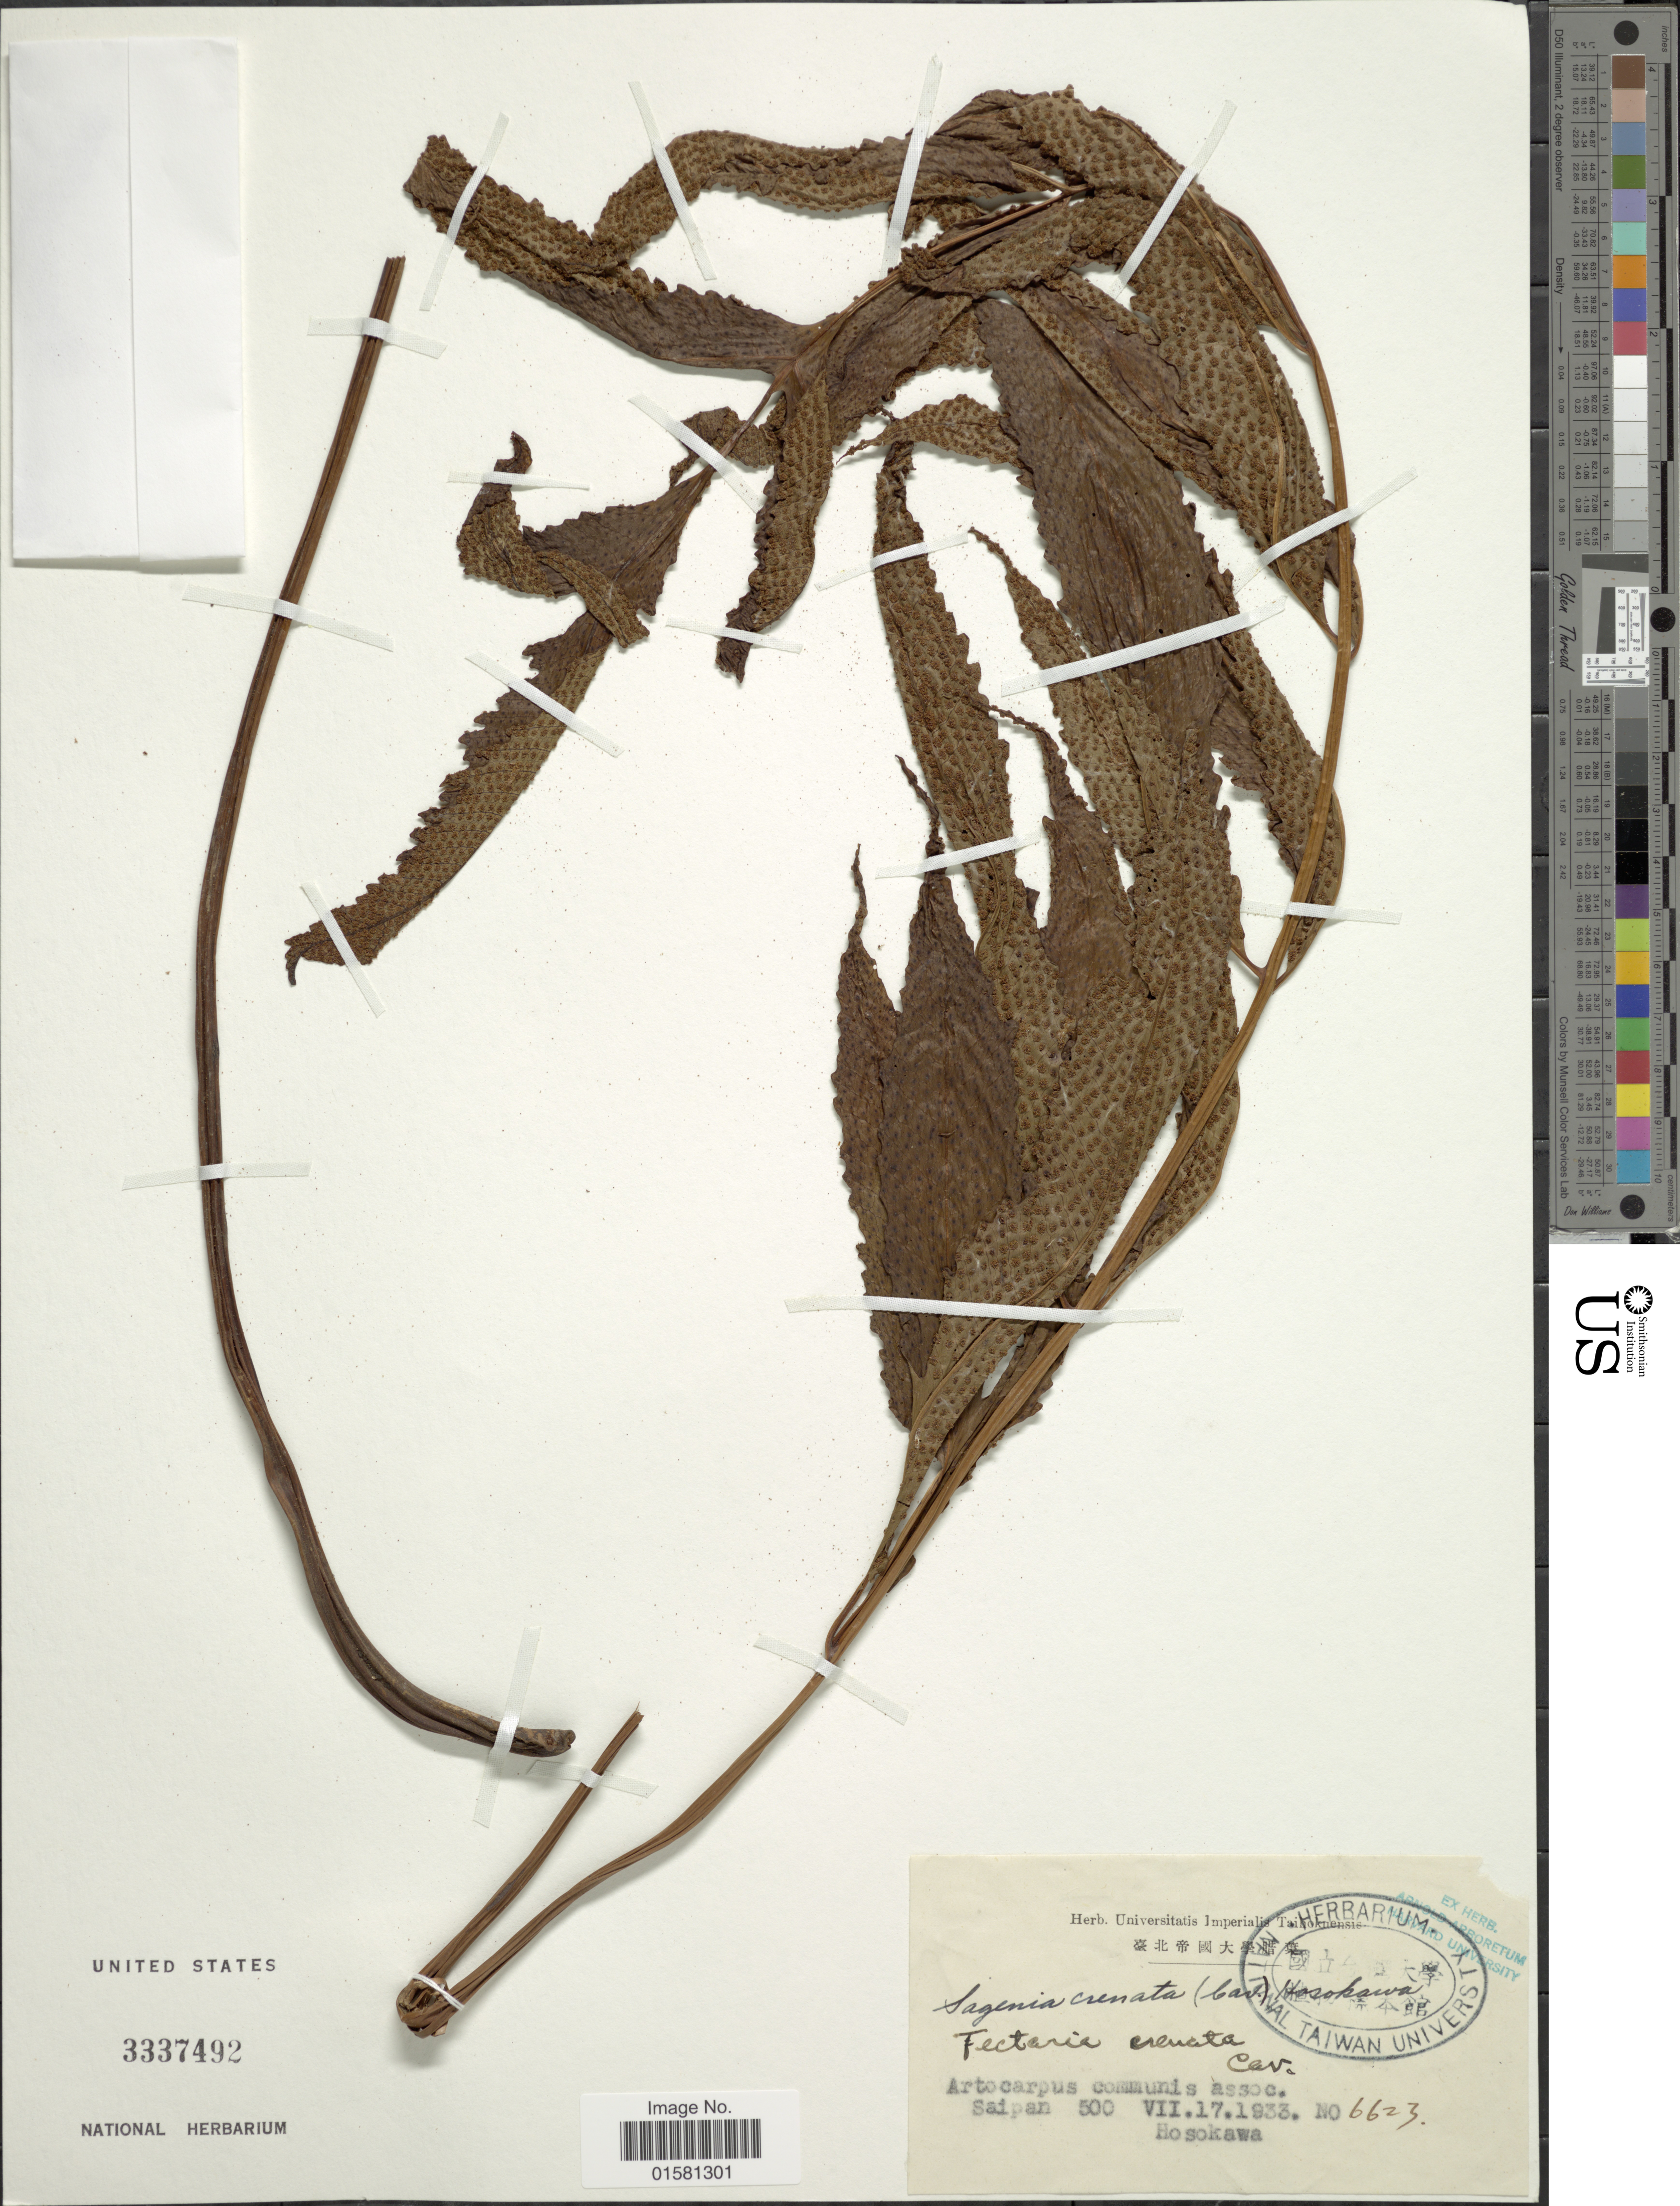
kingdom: Plantae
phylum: Tracheophyta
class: Polypodiopsida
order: Polypodiales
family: Tectariaceae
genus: Tectaria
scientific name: Tectaria crenata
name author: Cav.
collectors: T. Hosokawa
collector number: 6623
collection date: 1933-07-17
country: Northern Mariana Islands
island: Saipan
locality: Saipan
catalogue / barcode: US 3337492